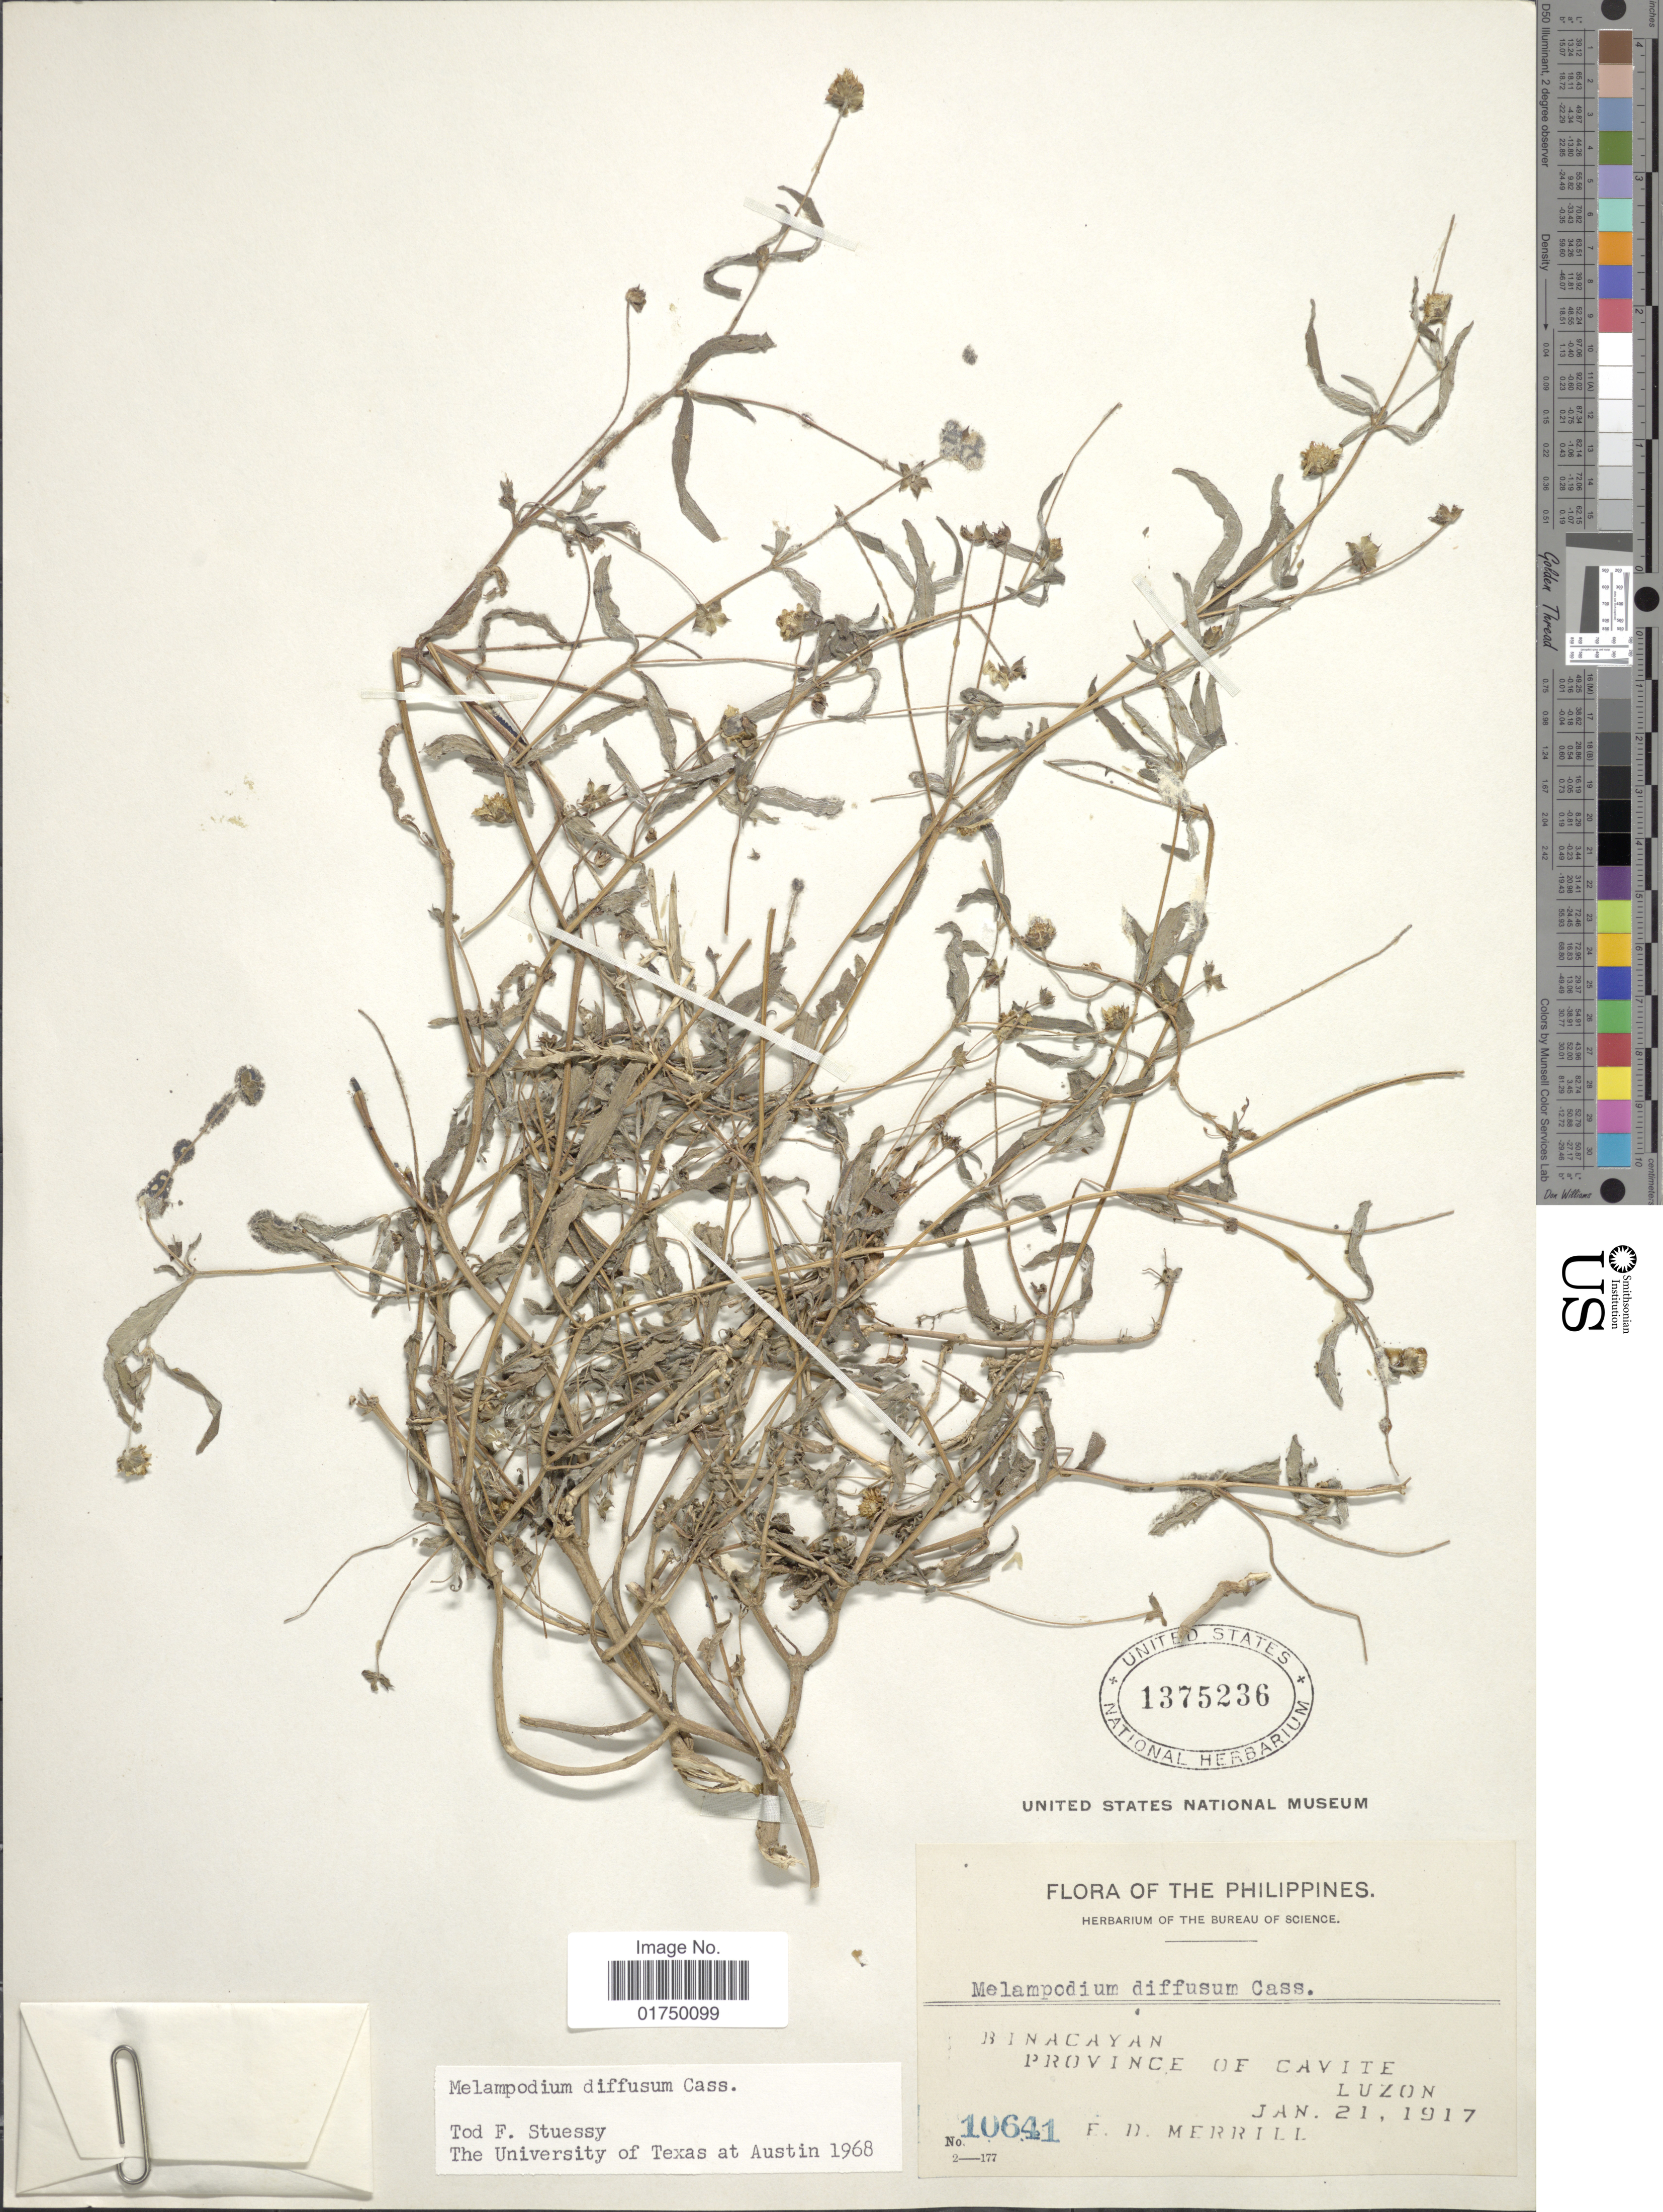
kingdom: Plantae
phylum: Tracheophyta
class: Magnoliopsida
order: Asterales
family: Asteraceae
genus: Melampodium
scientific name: Melampodium diffusum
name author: Cass.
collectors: E. D. Merrill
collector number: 10641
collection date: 1917-01-21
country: Philippines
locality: Binacayan. Province of Cavite. Luzon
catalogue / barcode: US 1375236